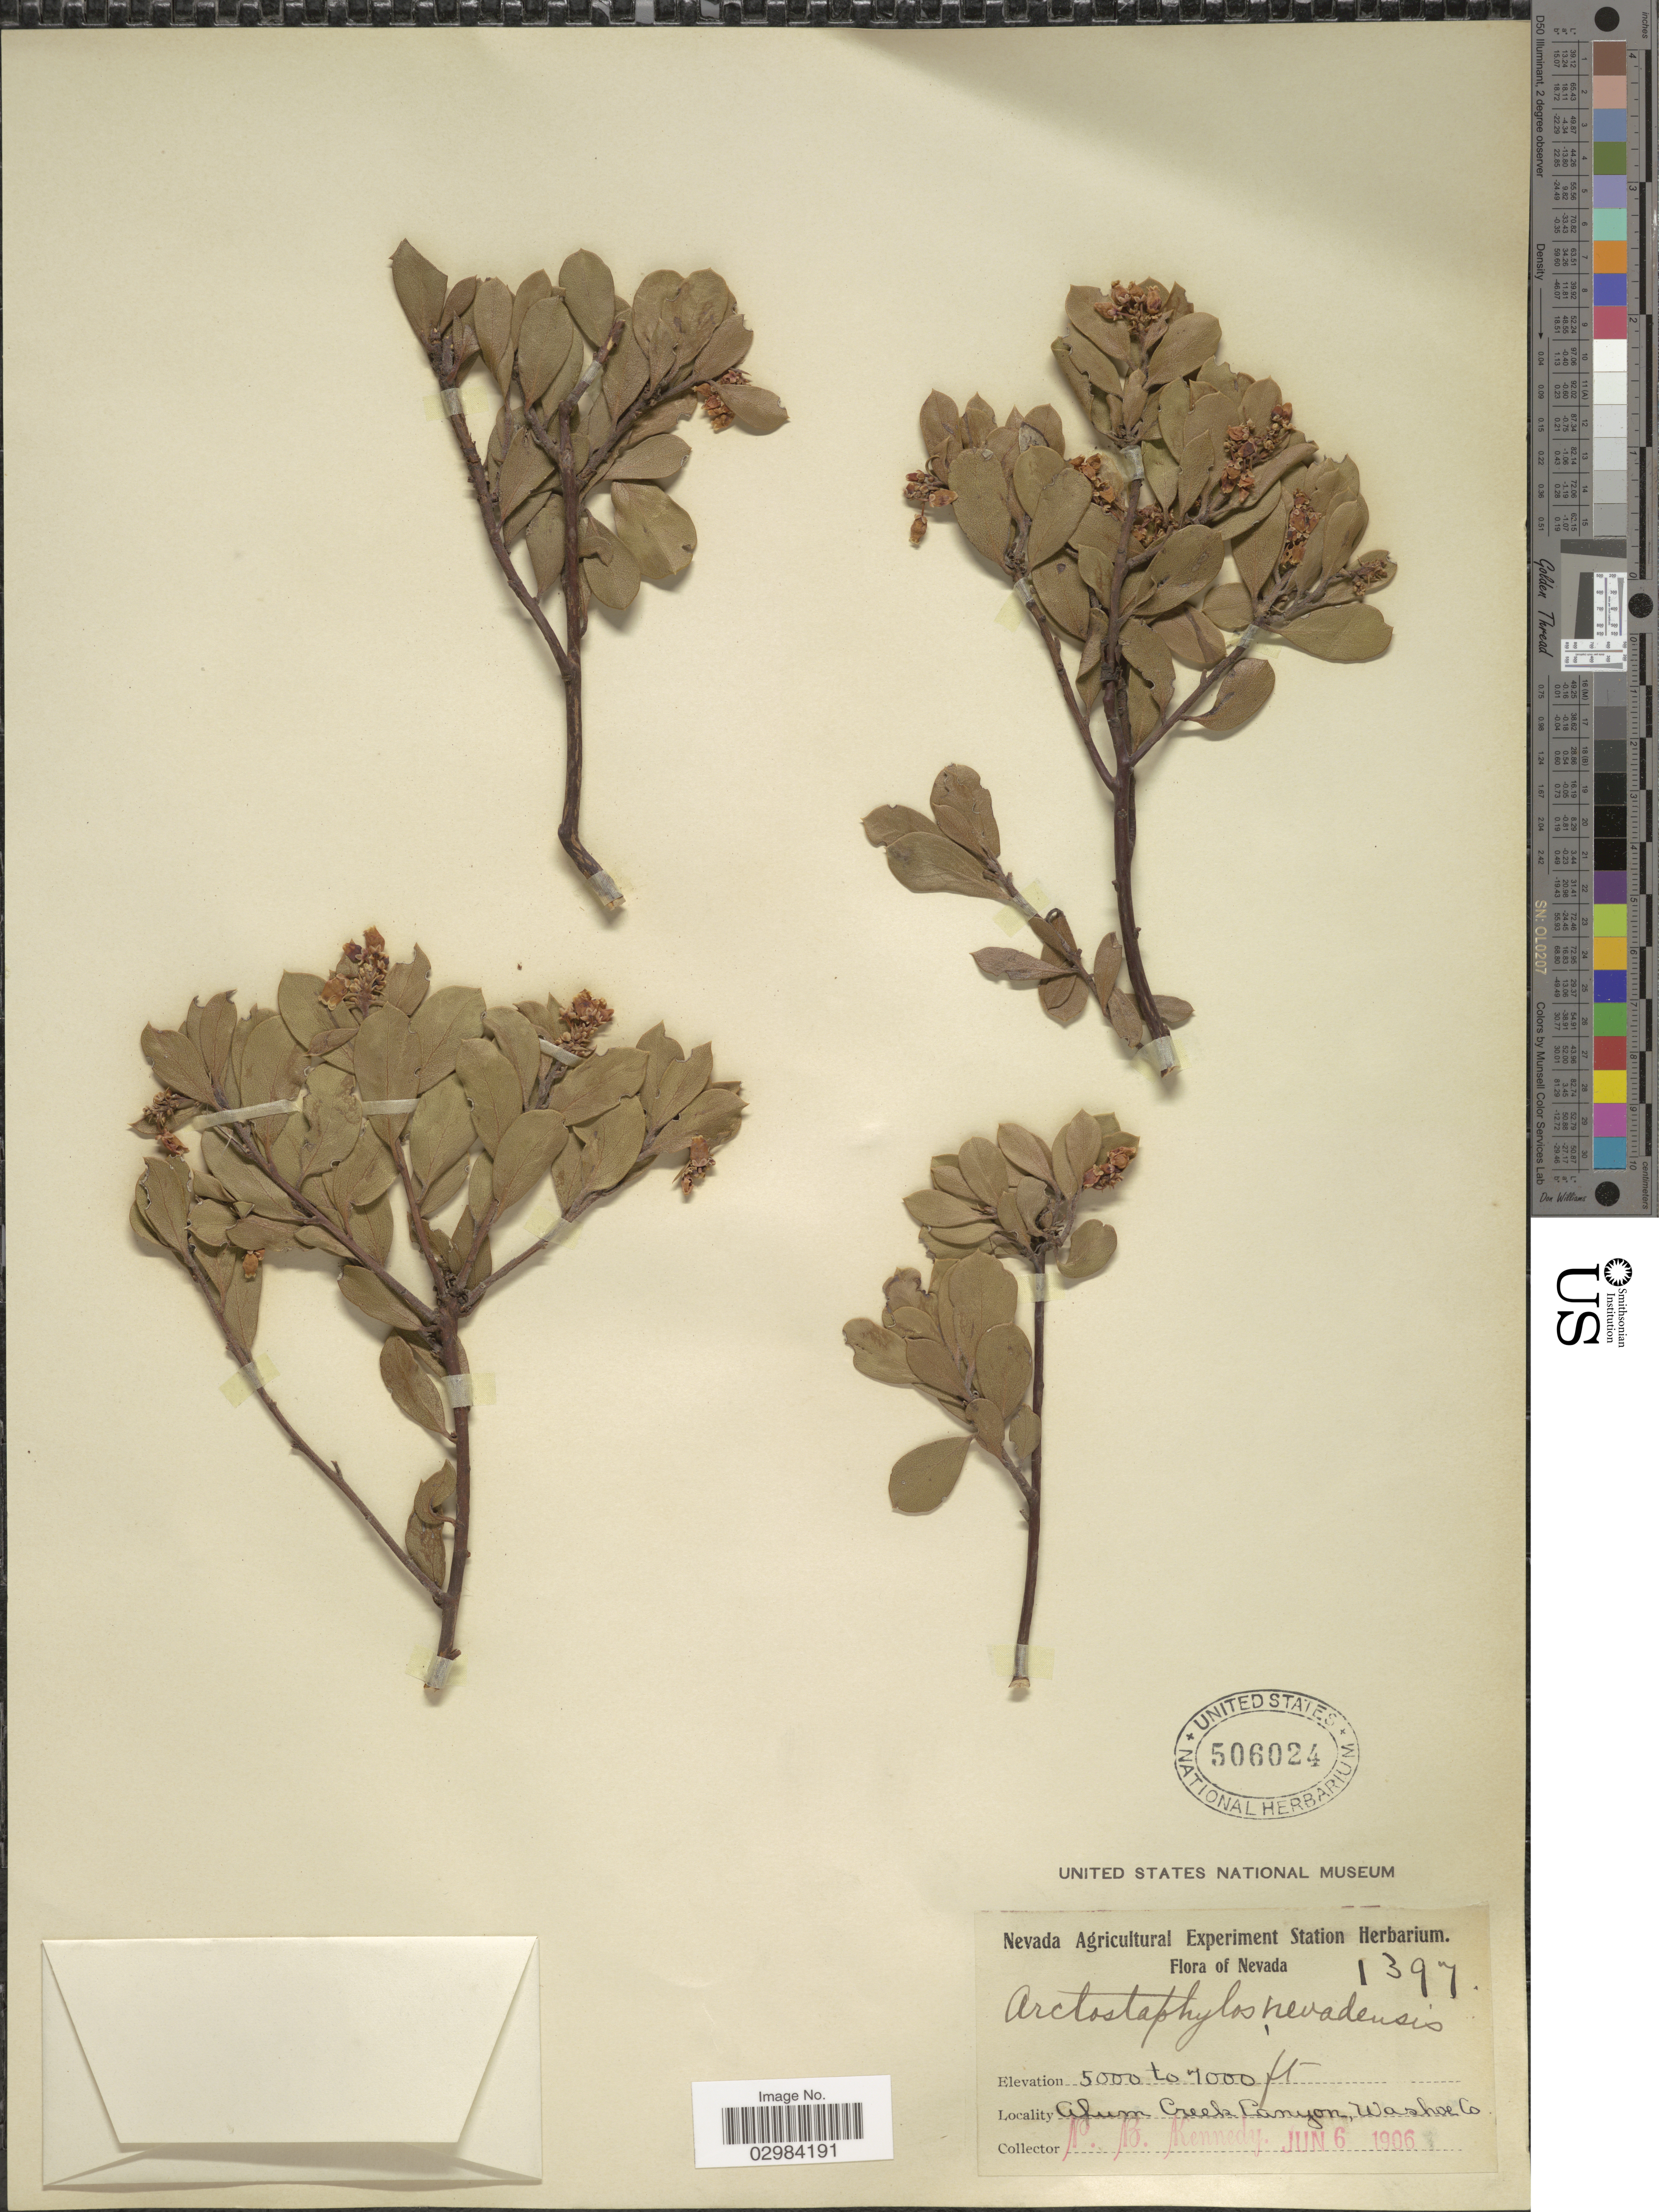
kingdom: Plantae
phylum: Tracheophyta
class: Magnoliopsida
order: Ericales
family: Ericaceae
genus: Arctostaphylos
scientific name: Arctostaphylos nevadensis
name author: A. Gray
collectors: P. B. Kennedy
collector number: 1397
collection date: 1906-06-06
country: United States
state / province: Nevada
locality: Alum Creek Canyon, Washoe Co.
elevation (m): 1524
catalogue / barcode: US 506024